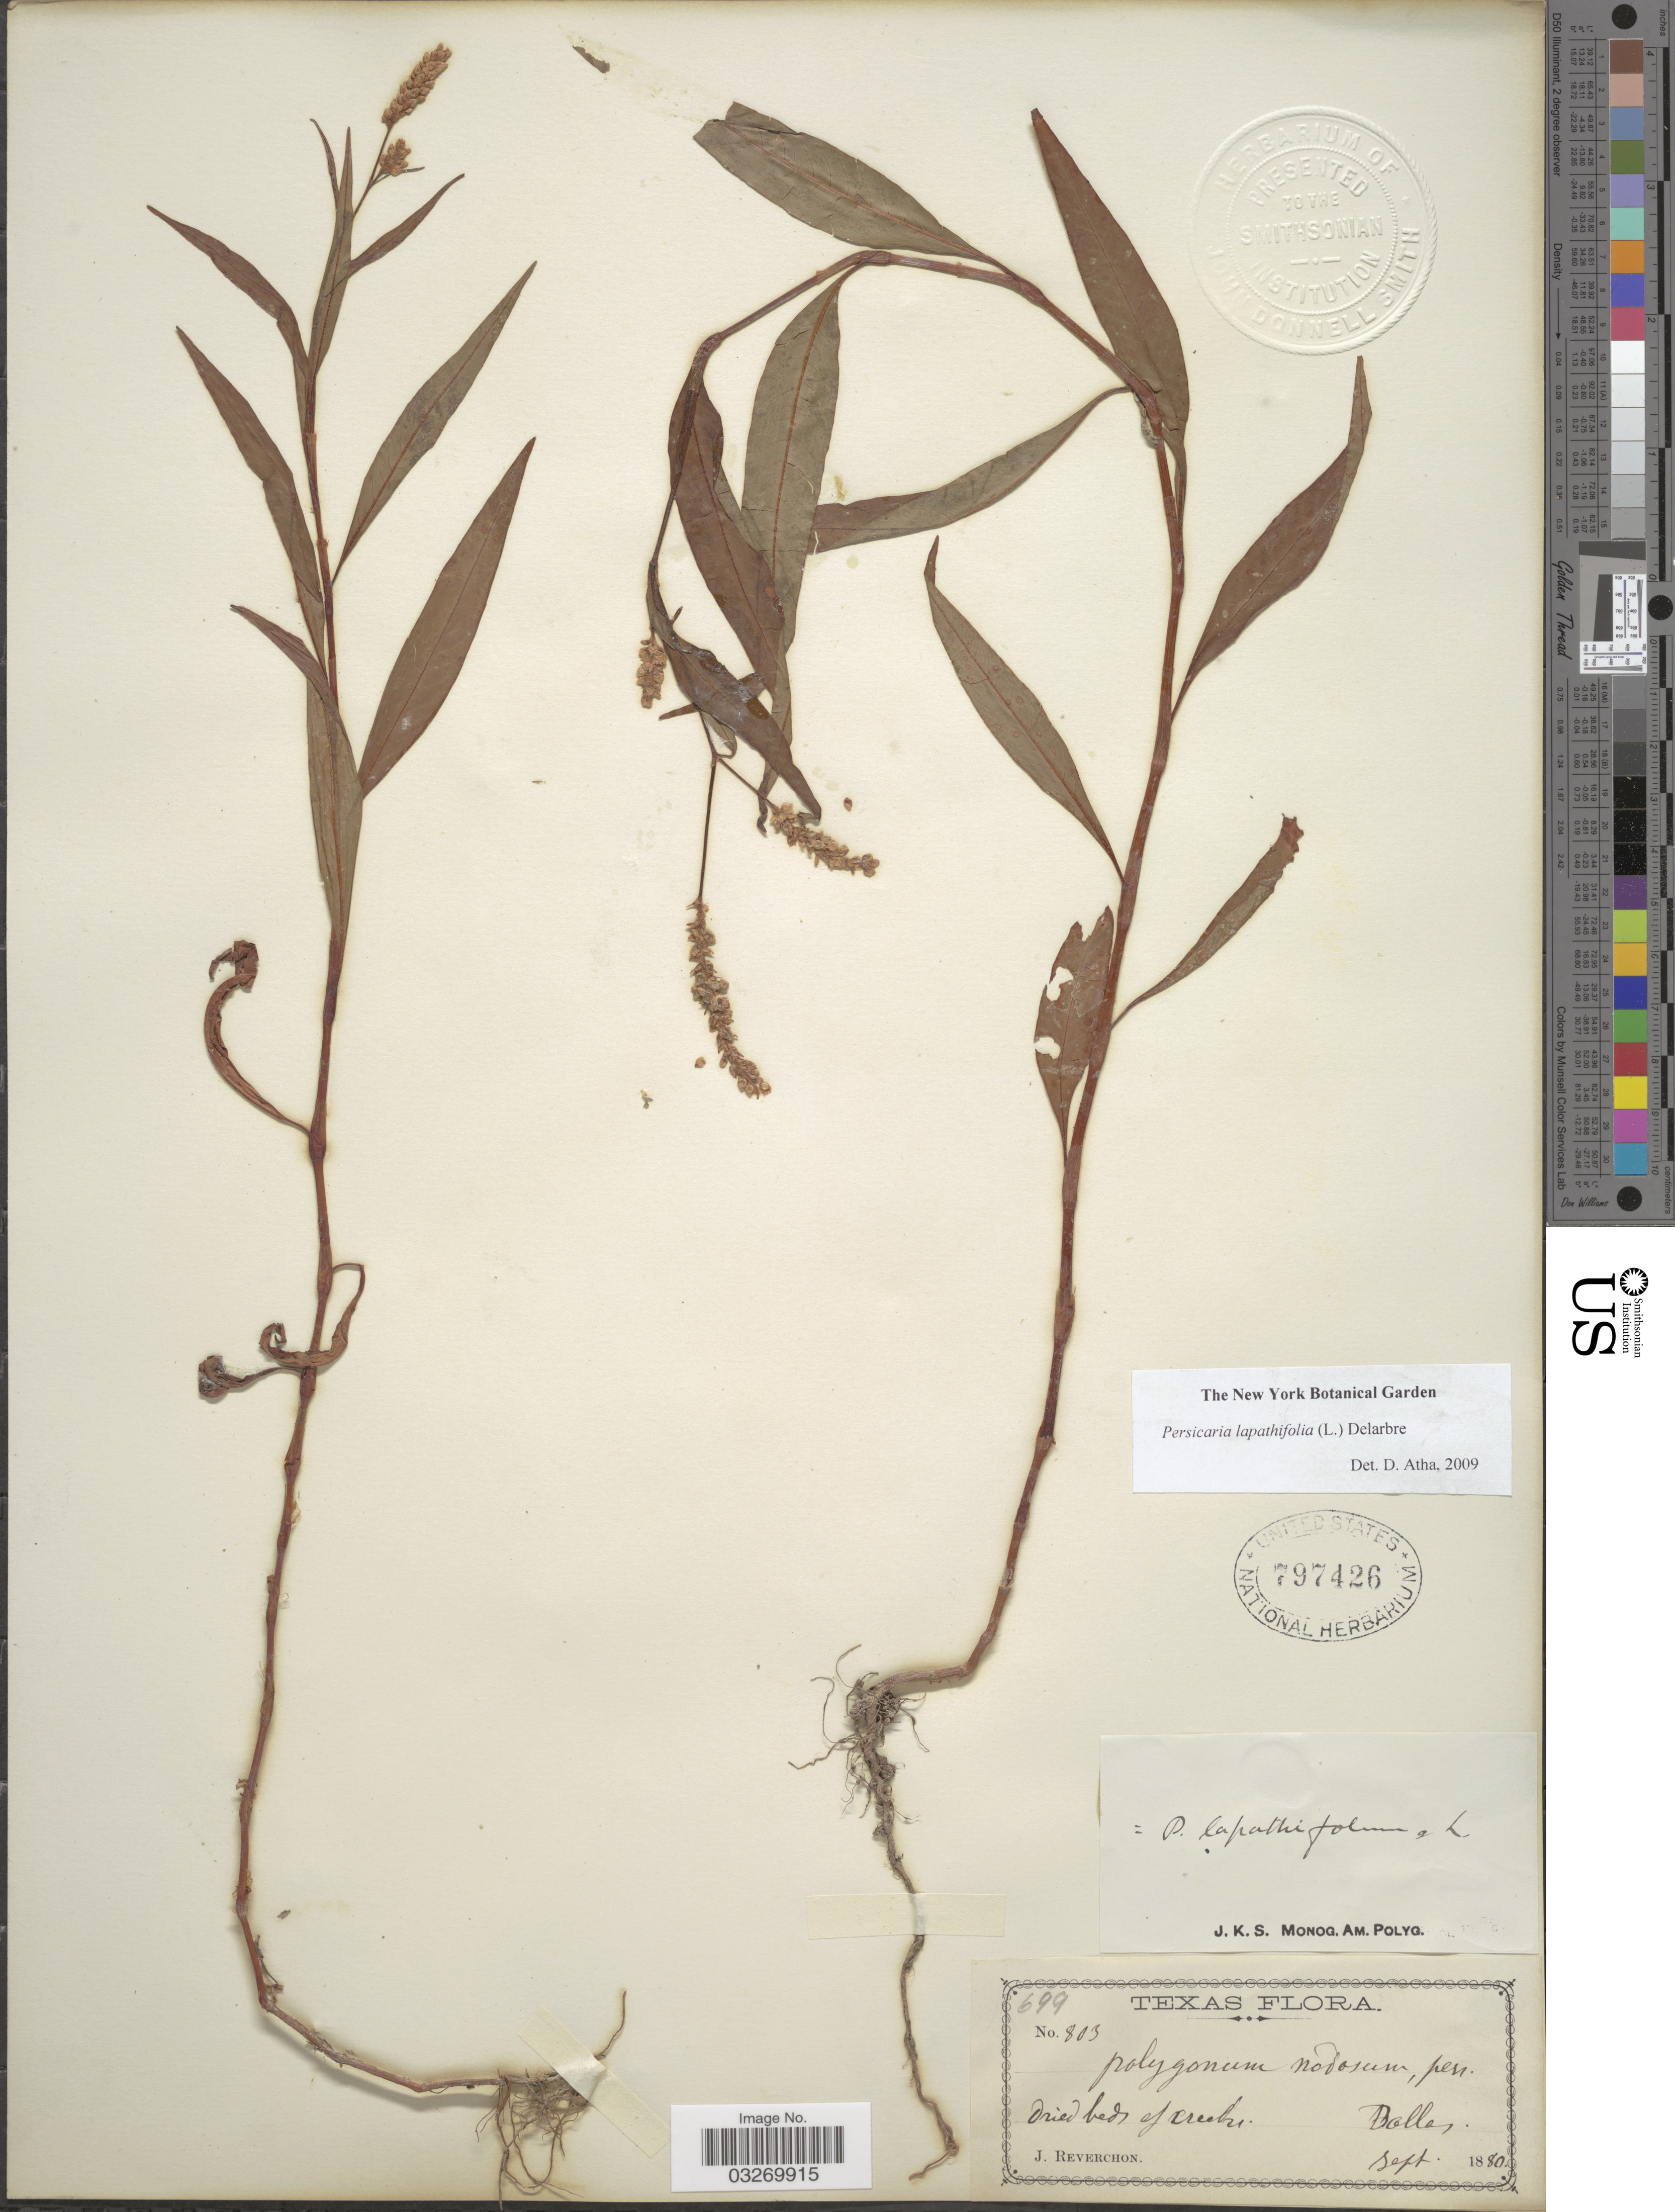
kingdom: Plantae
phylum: Tracheophyta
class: Magnoliopsida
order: Caryophyllales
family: Polygonaceae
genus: Persicaria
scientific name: Persicaria lapathifolia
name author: (L.) Delarbre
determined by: Atha, D. E.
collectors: J. Reverchon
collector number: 803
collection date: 1880-09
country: United States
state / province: Texas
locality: Dallas.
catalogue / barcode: US 797426